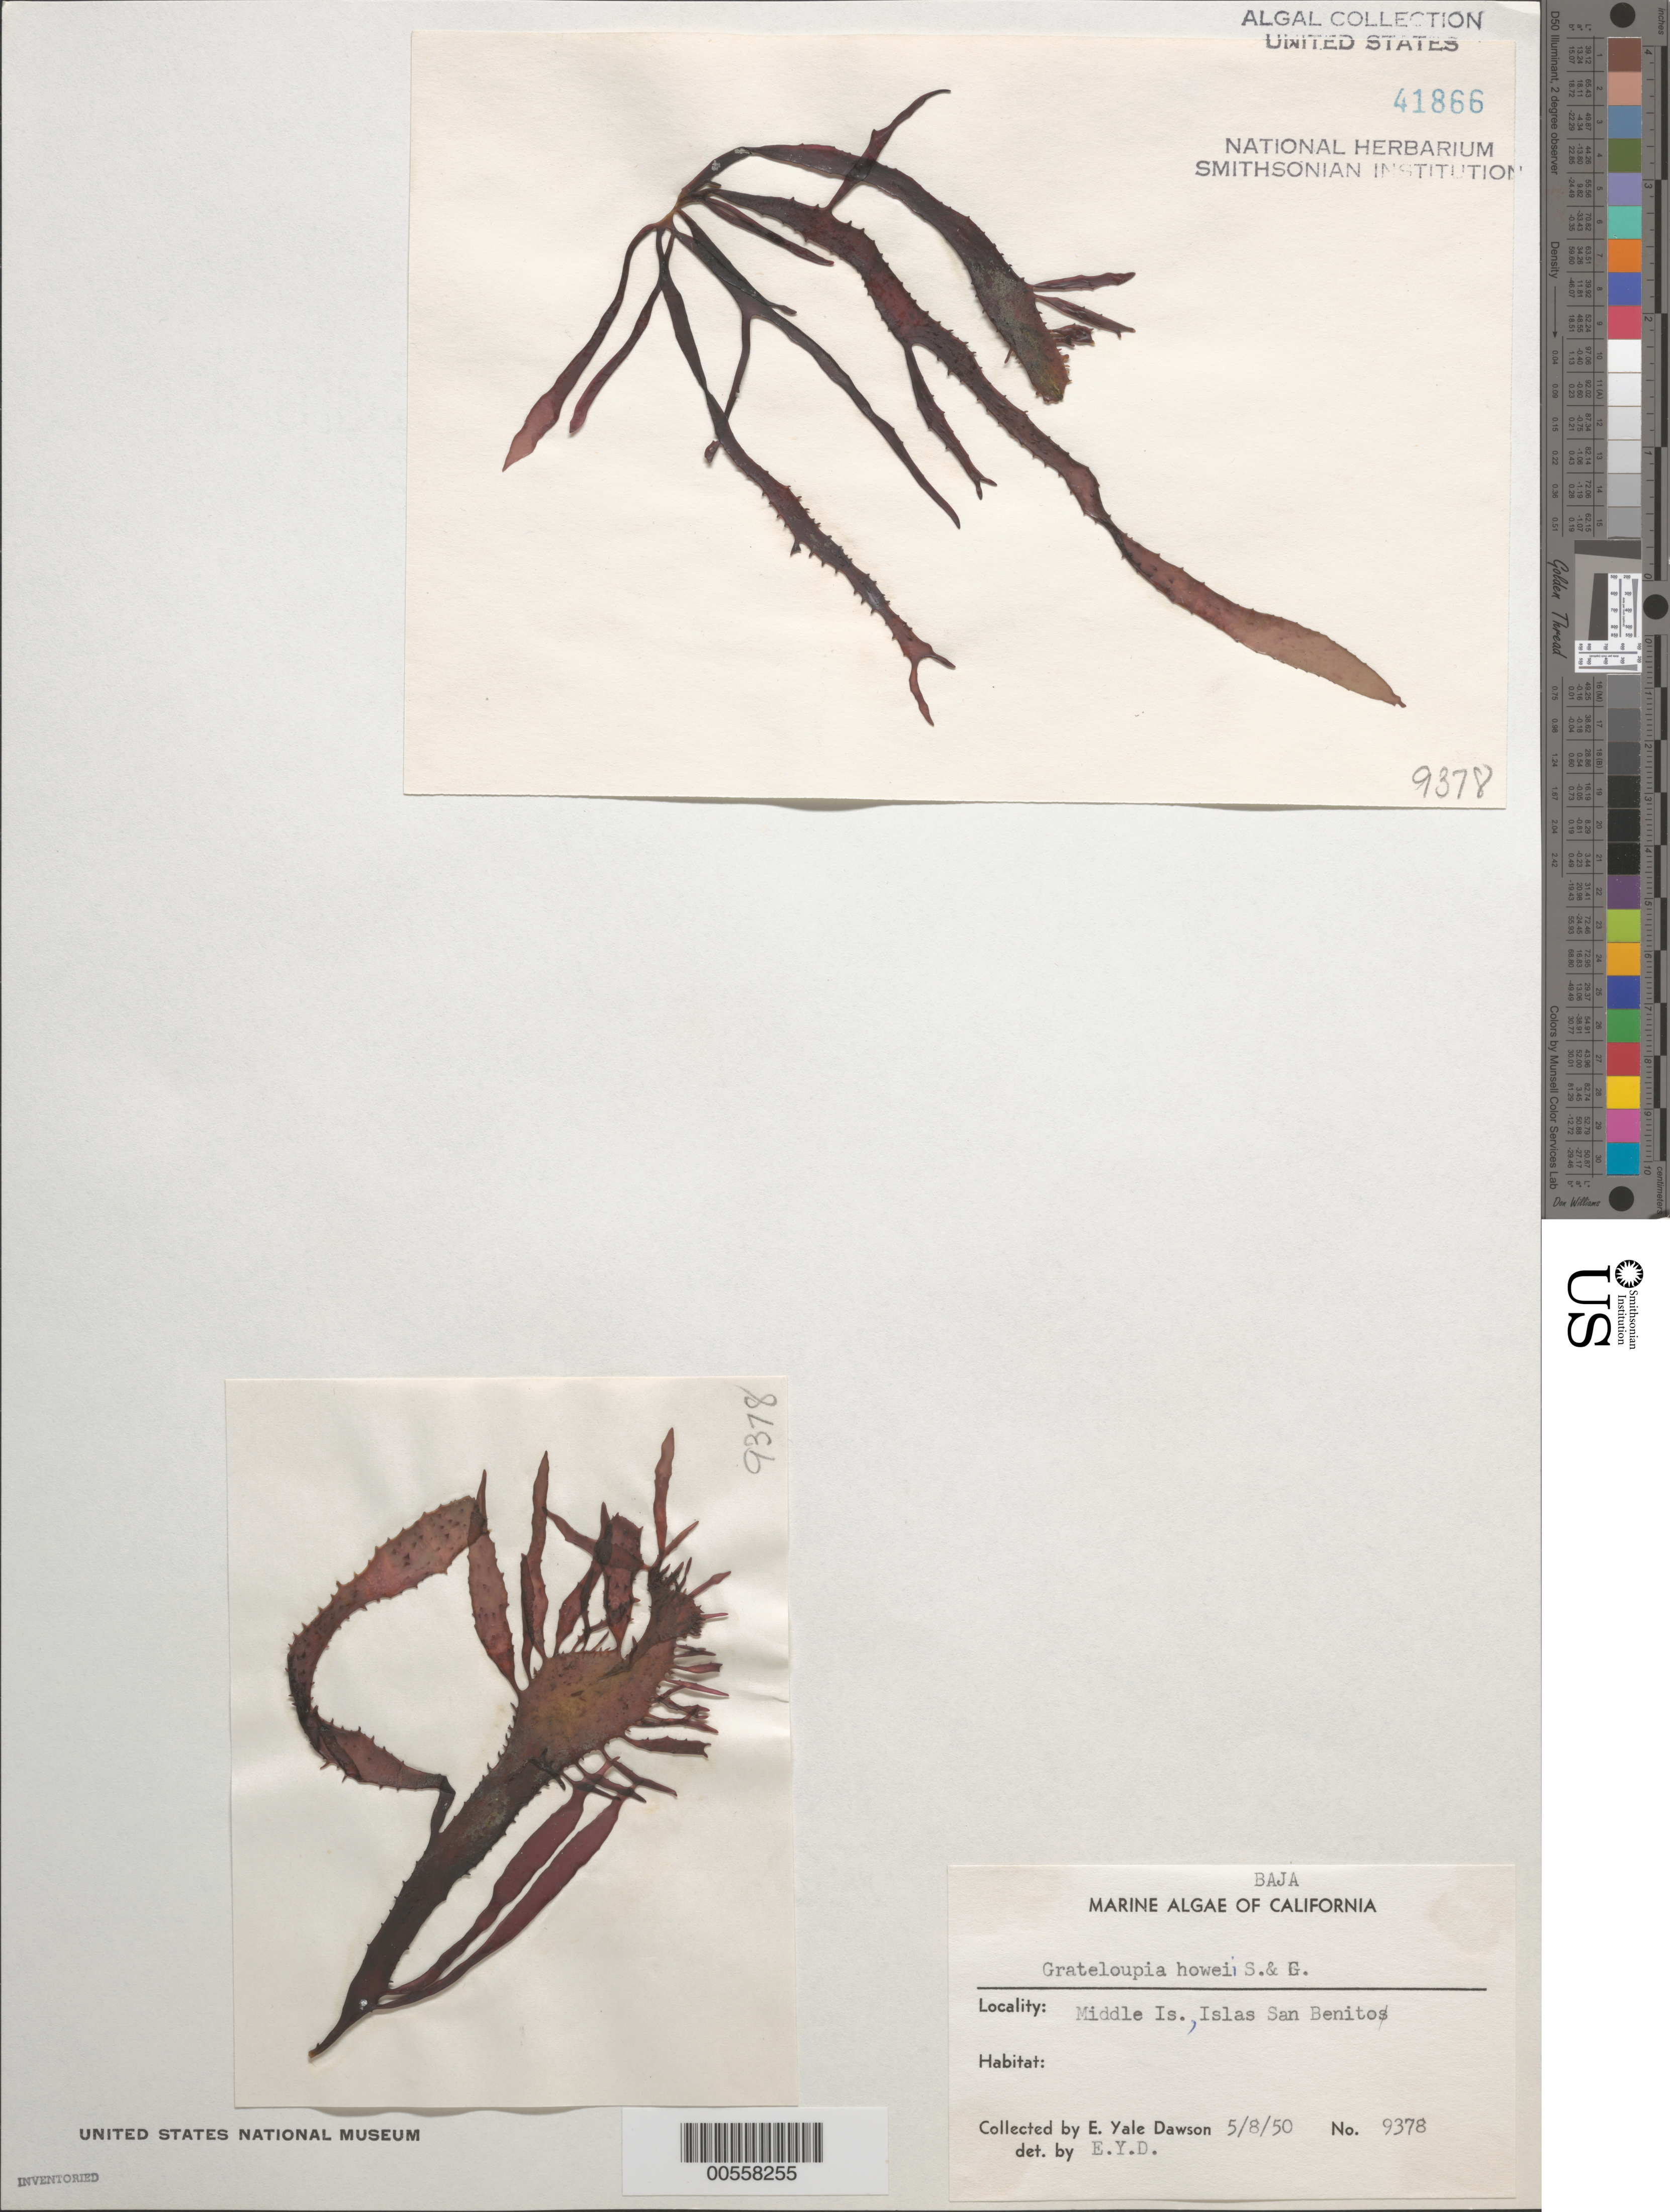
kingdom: Plantae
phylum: Rhodophyta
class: Florideophyceae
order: Halymeniales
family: Halymeniaceae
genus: Grateloupia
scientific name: Grateloupia howeii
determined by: Dawson, E. Y.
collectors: E. Y. Dawson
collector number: EYD 9378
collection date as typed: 08 May 1950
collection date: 1950-05-08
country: Mexico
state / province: Baja California Norte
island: Middle Island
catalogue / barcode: US 41866